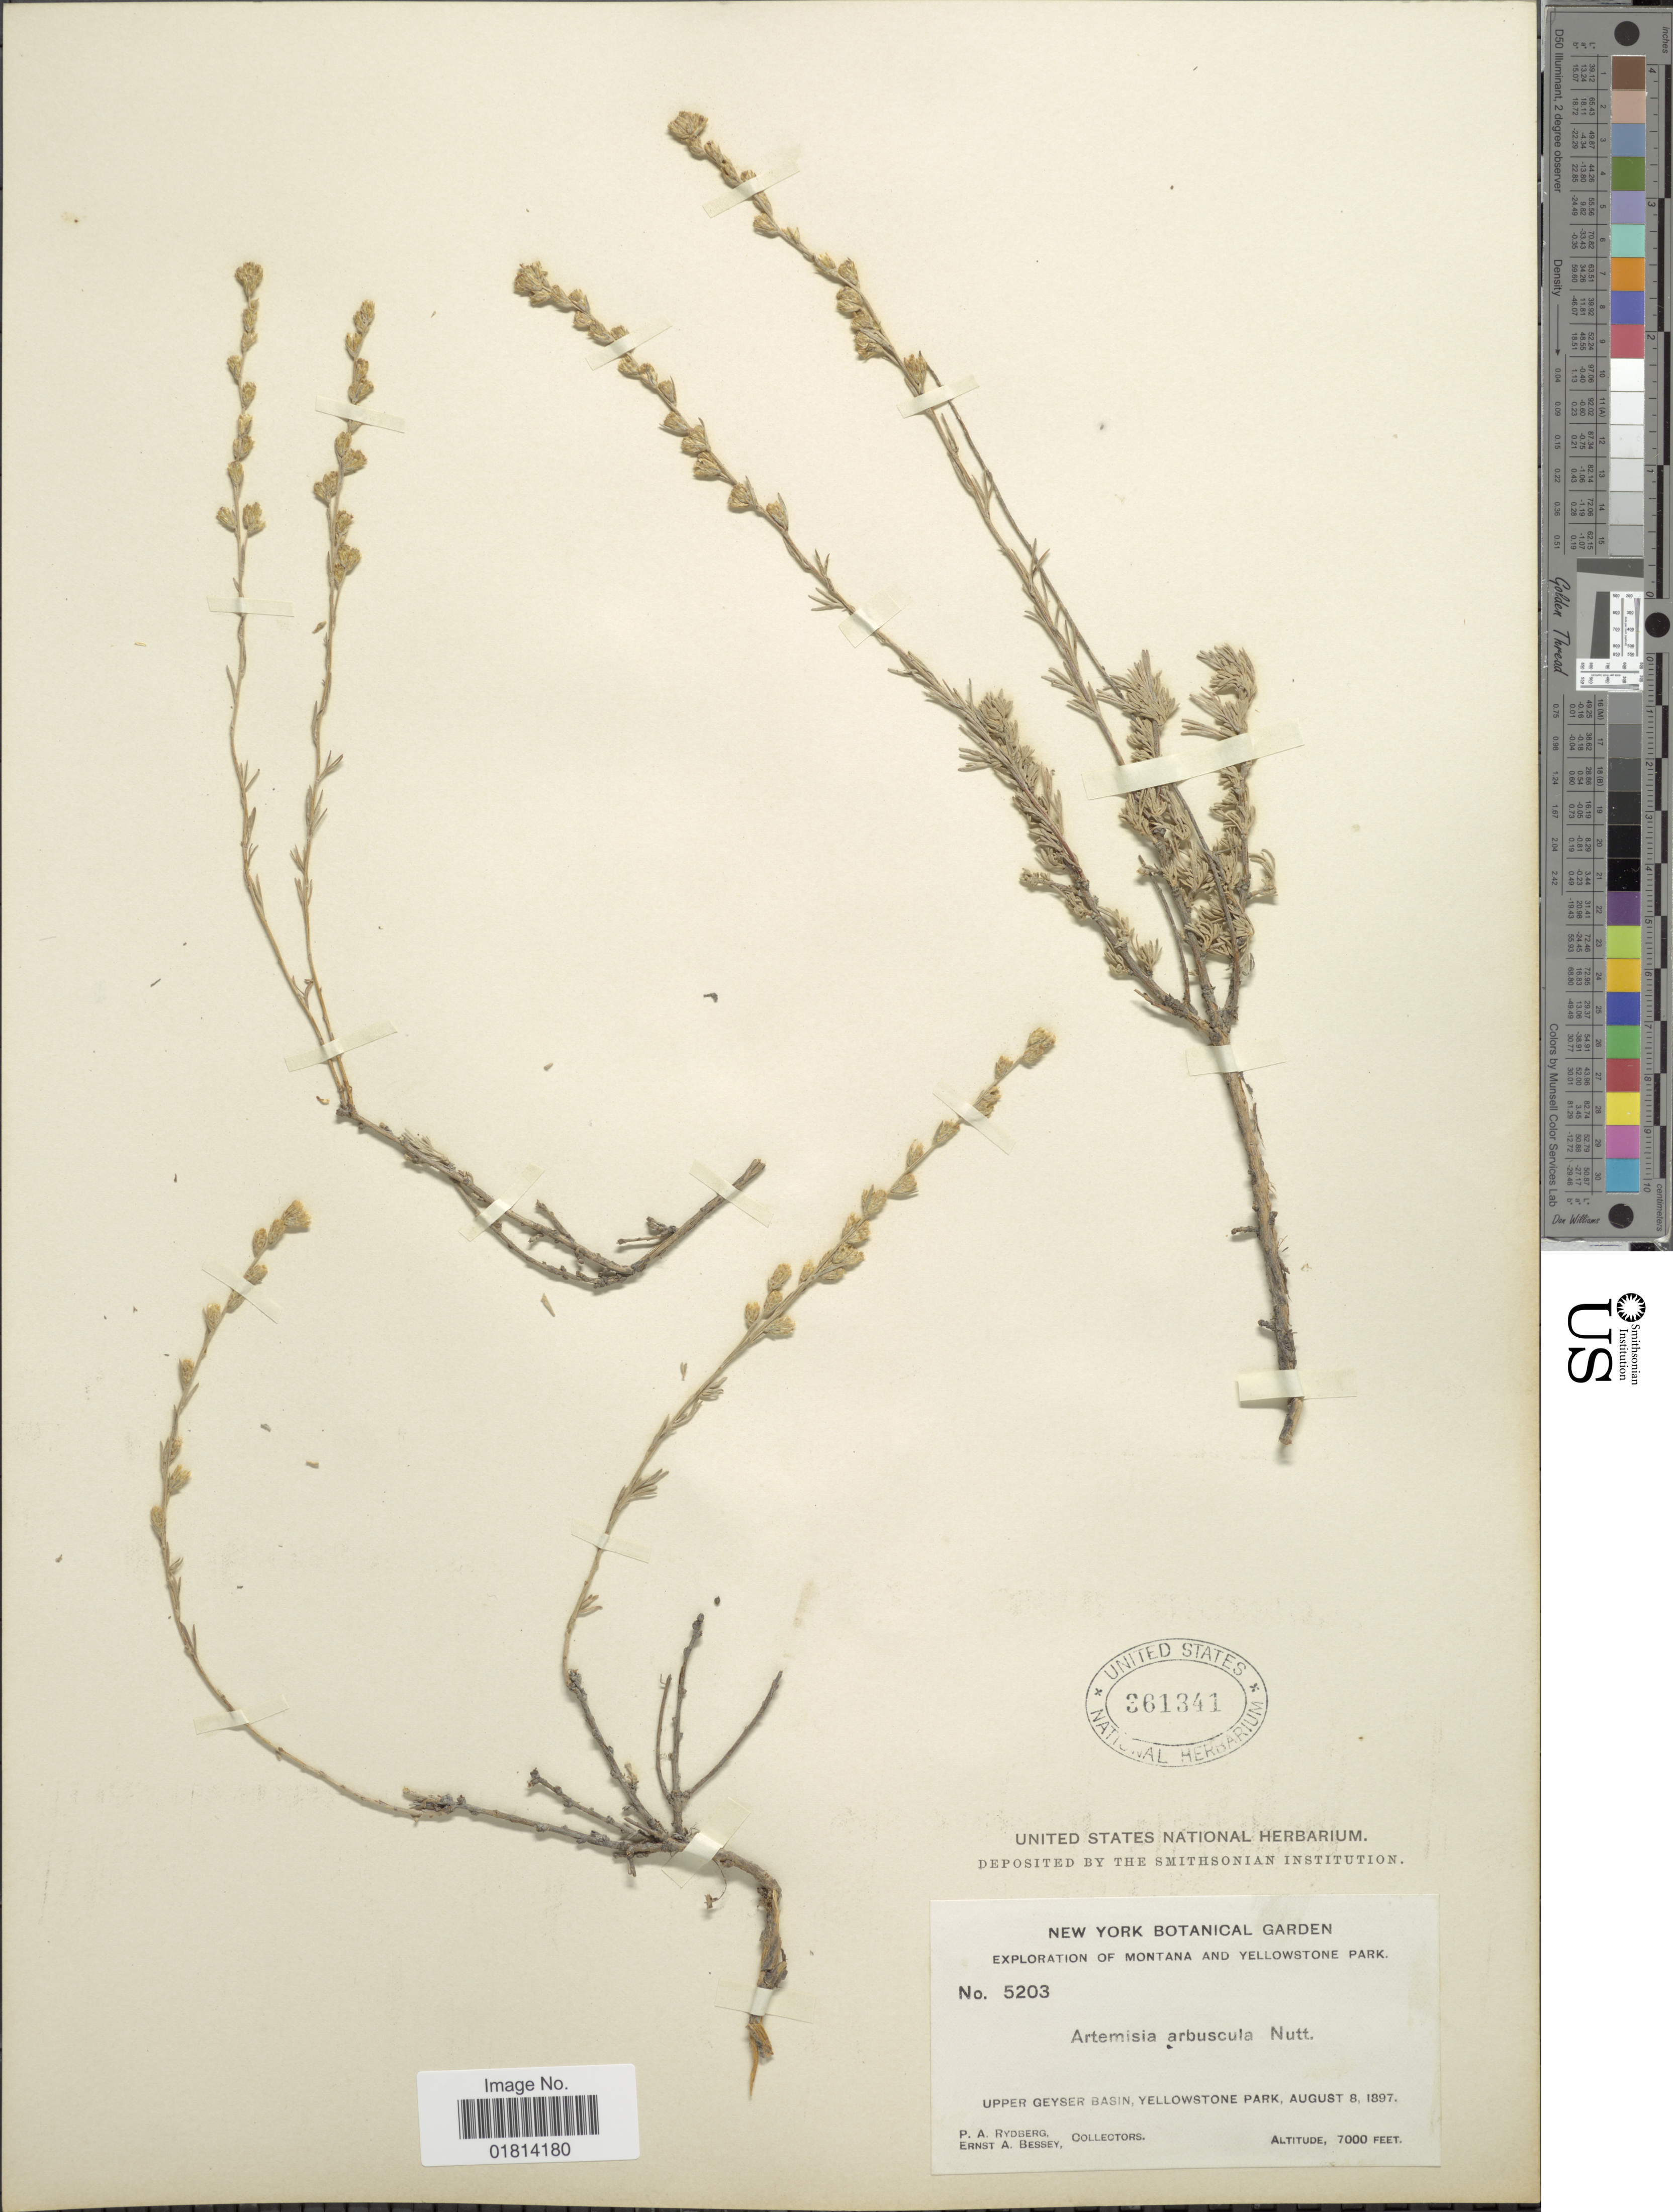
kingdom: Plantae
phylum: Tracheophyta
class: Magnoliopsida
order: Asterales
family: Asteraceae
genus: Artemisia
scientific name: Artemisia arbuscula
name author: Nutt.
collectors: P. A. Rydberg & E. A. Bessey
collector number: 5203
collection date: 1897-08-08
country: United States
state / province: Montana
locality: Montana and Yellowstone Park. Upper Geyser Basin, Yellowstone Park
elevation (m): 2134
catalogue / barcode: US 361341